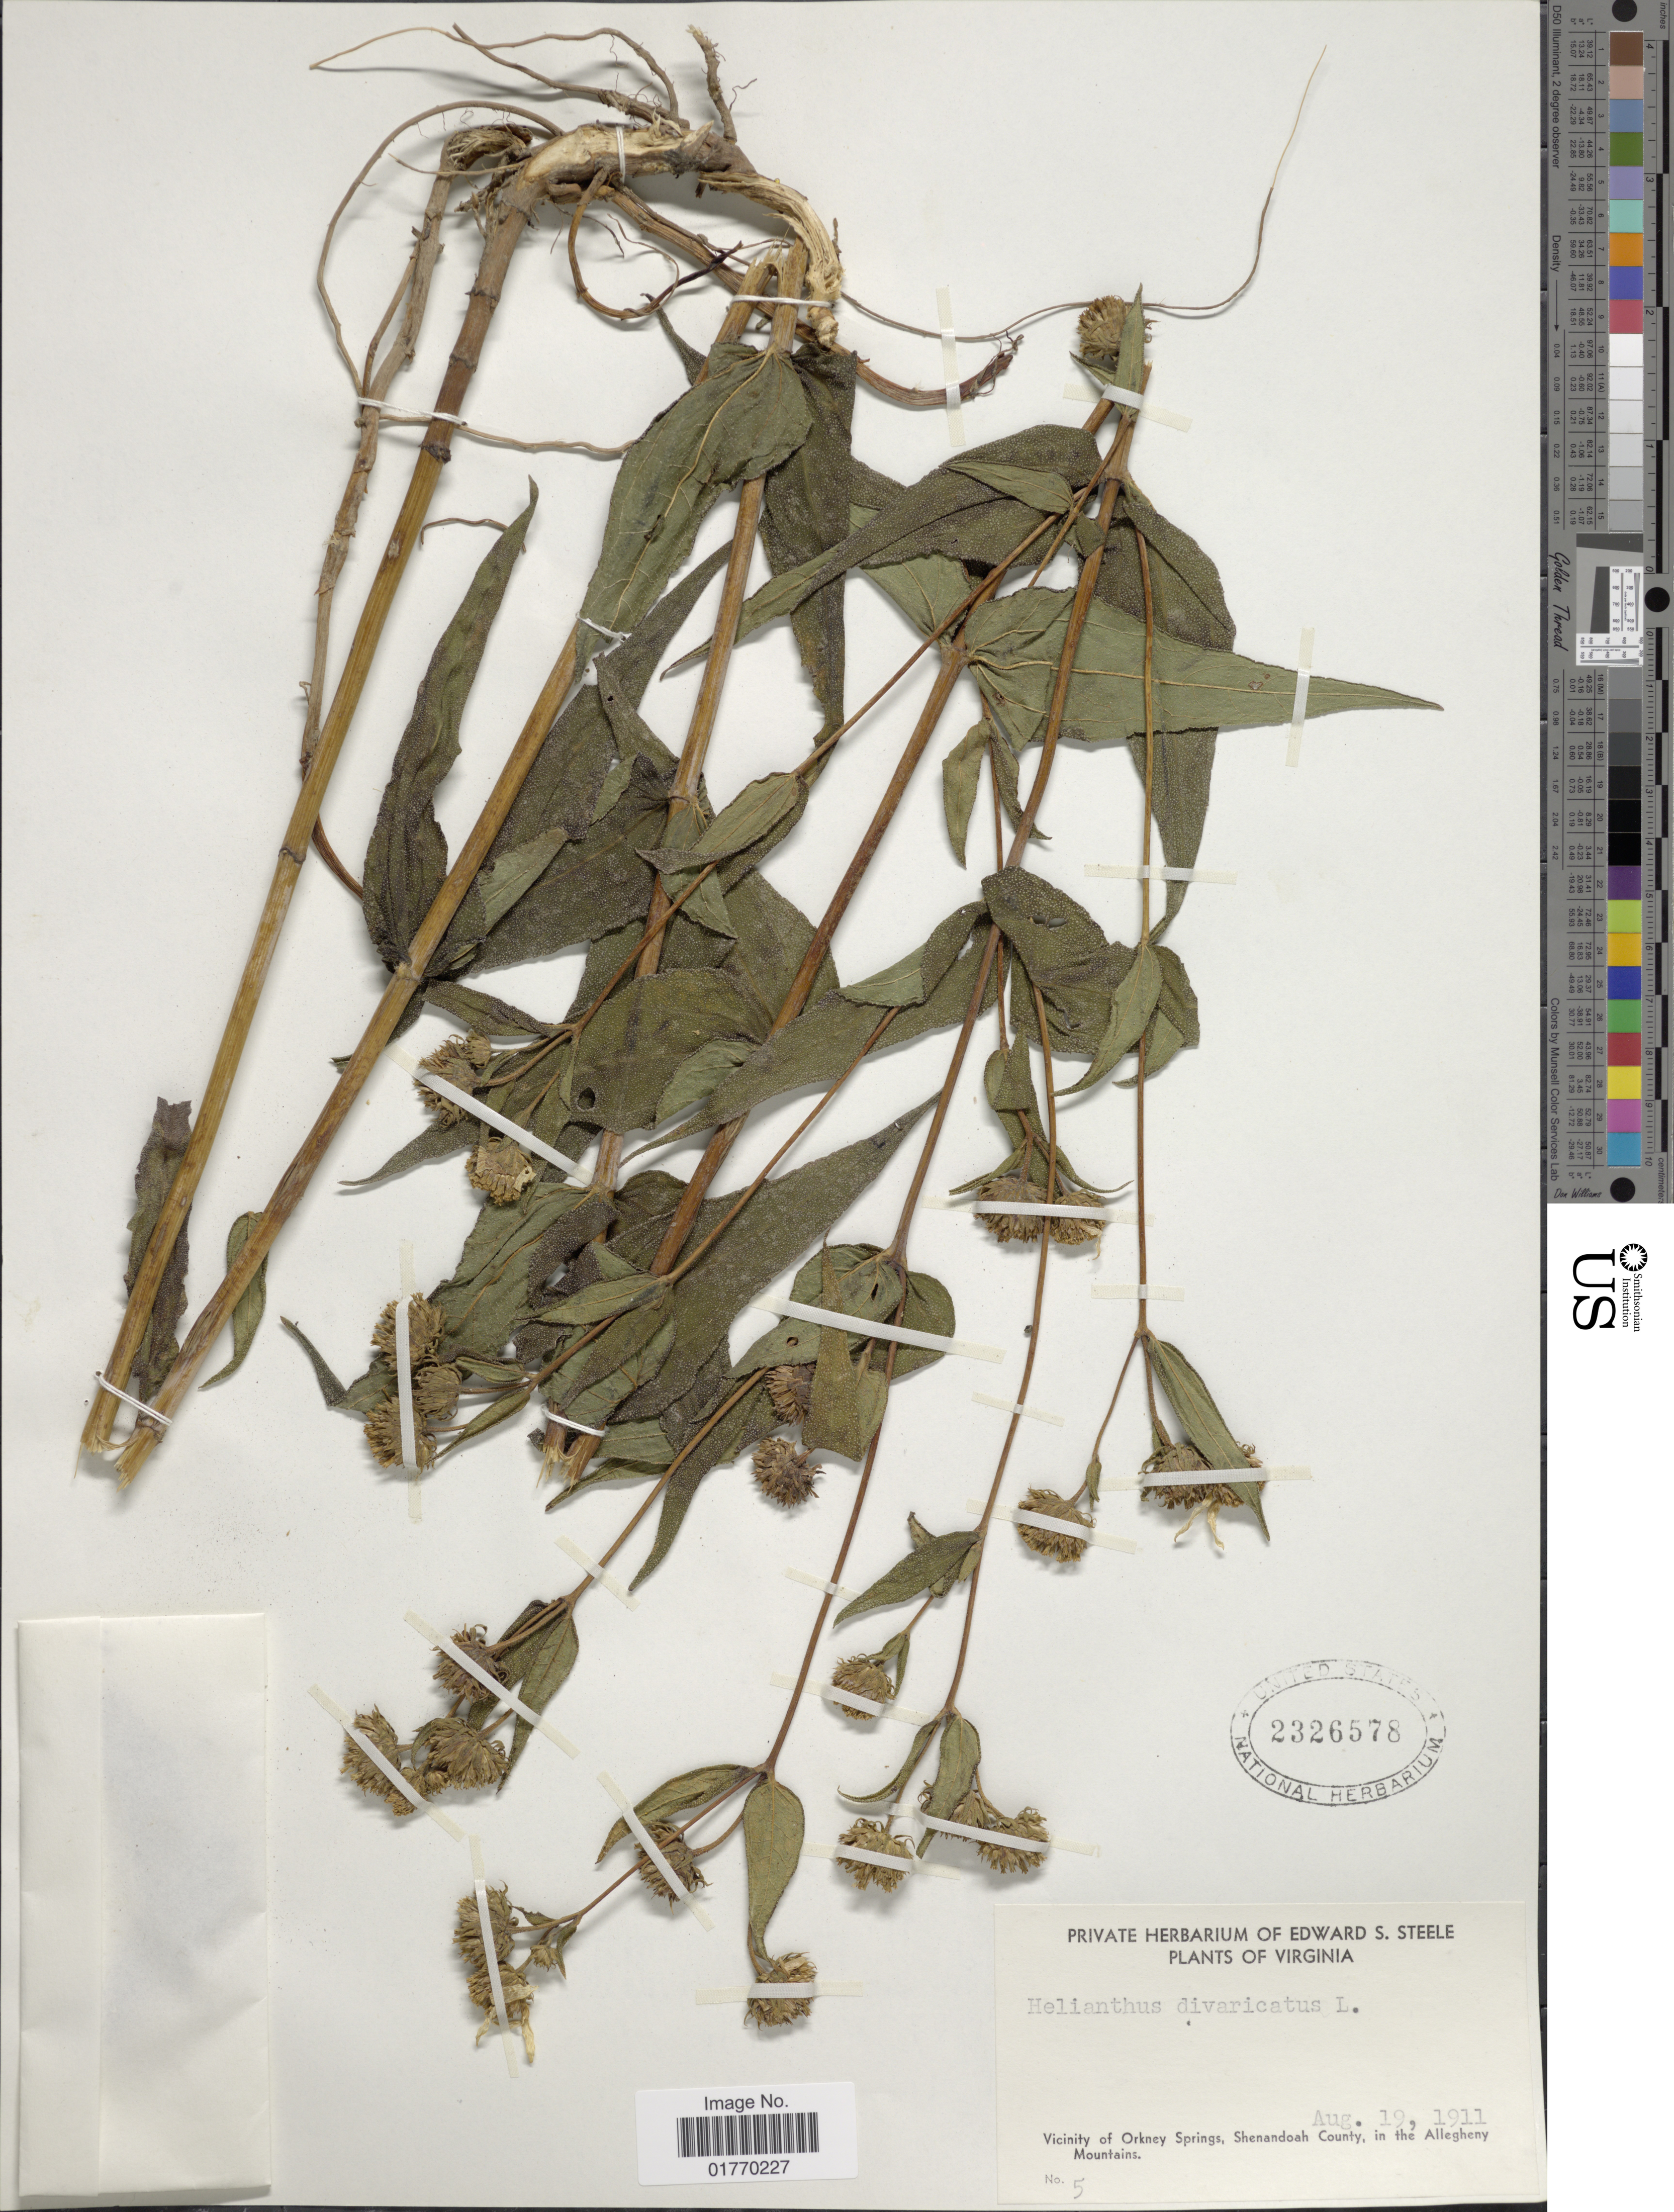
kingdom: Plantae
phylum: Tracheophyta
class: Magnoliopsida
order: Asterales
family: Asteraceae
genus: Helianthus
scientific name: Helianthus divaricatus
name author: L.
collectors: ex herb. Edward S. Steele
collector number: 5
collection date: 1911-08-19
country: United States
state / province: Virginia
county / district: Shenandoah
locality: Vicinity of Orkney Springs, Shenandoah County, in the Allegheny Mountains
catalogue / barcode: US 2326578